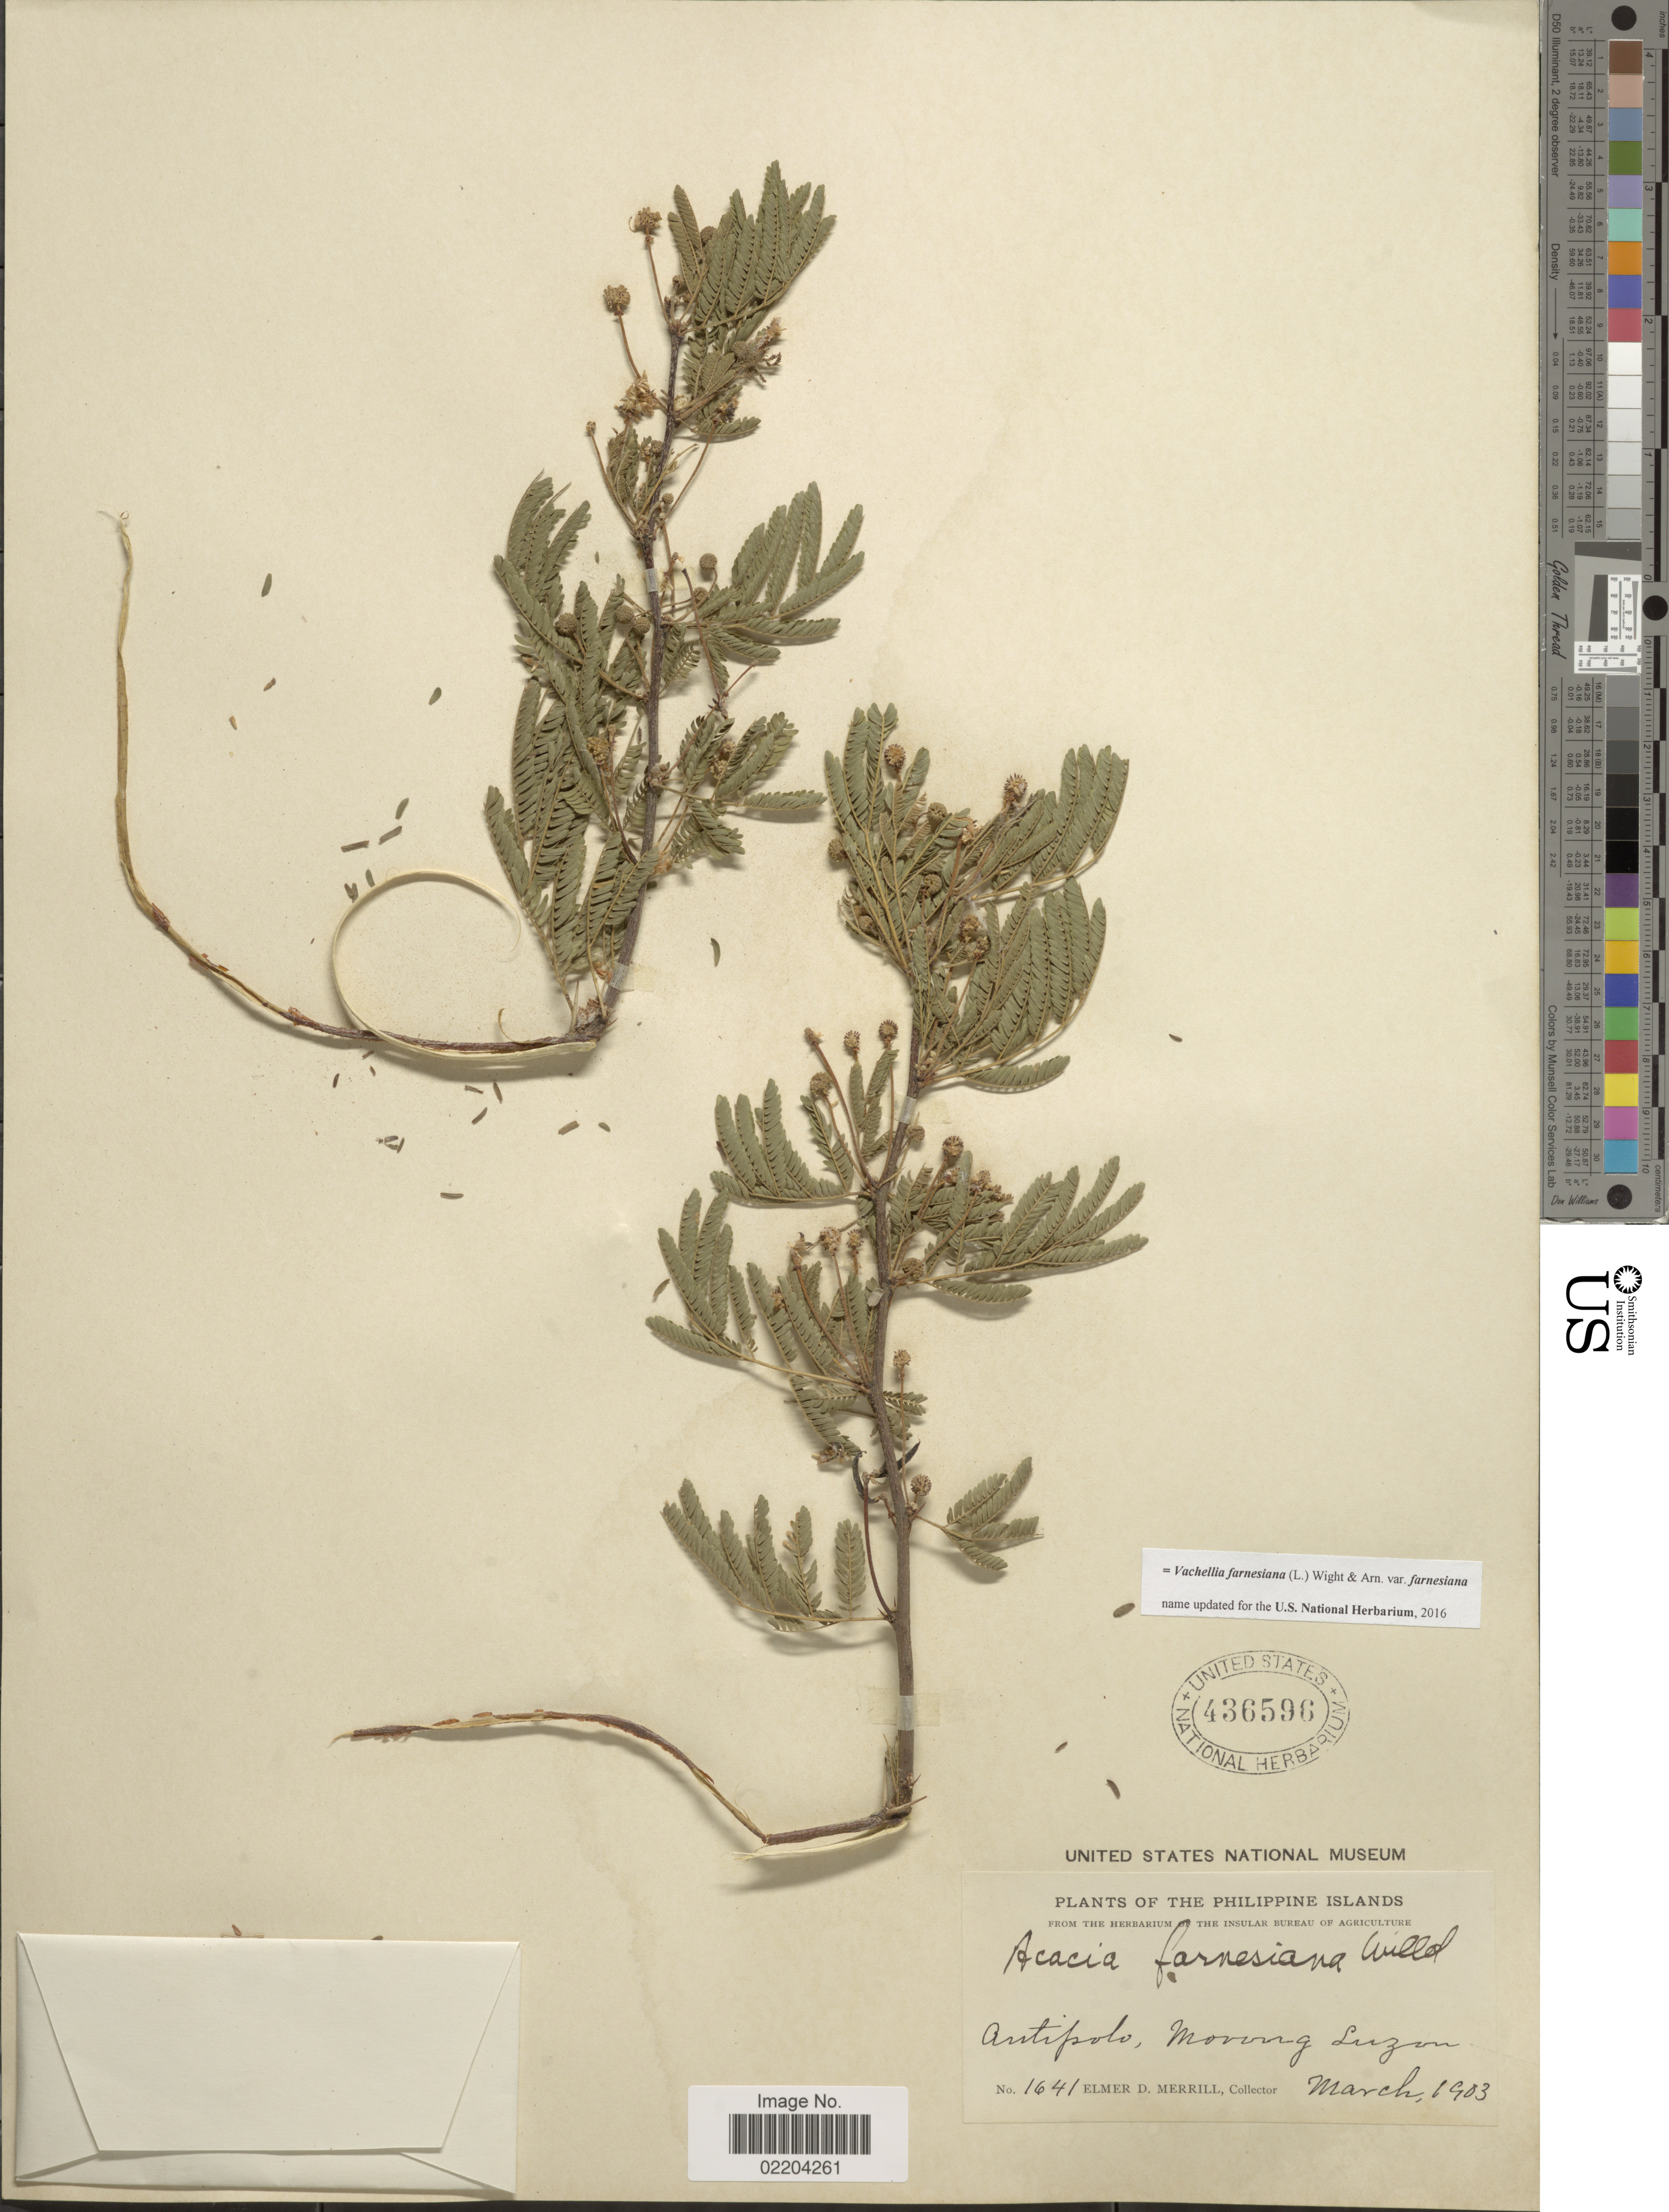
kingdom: Plantae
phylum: Tracheophyta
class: Magnoliopsida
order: Fabales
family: Fabaceae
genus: Vachellia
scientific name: Vachellia farnesiana var. farnesiana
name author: (L.) Wight & Arn.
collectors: E. D. Merrill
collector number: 1641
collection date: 1903-03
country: Philippines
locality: Antipolo, Morong Luzon.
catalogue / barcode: US 436596